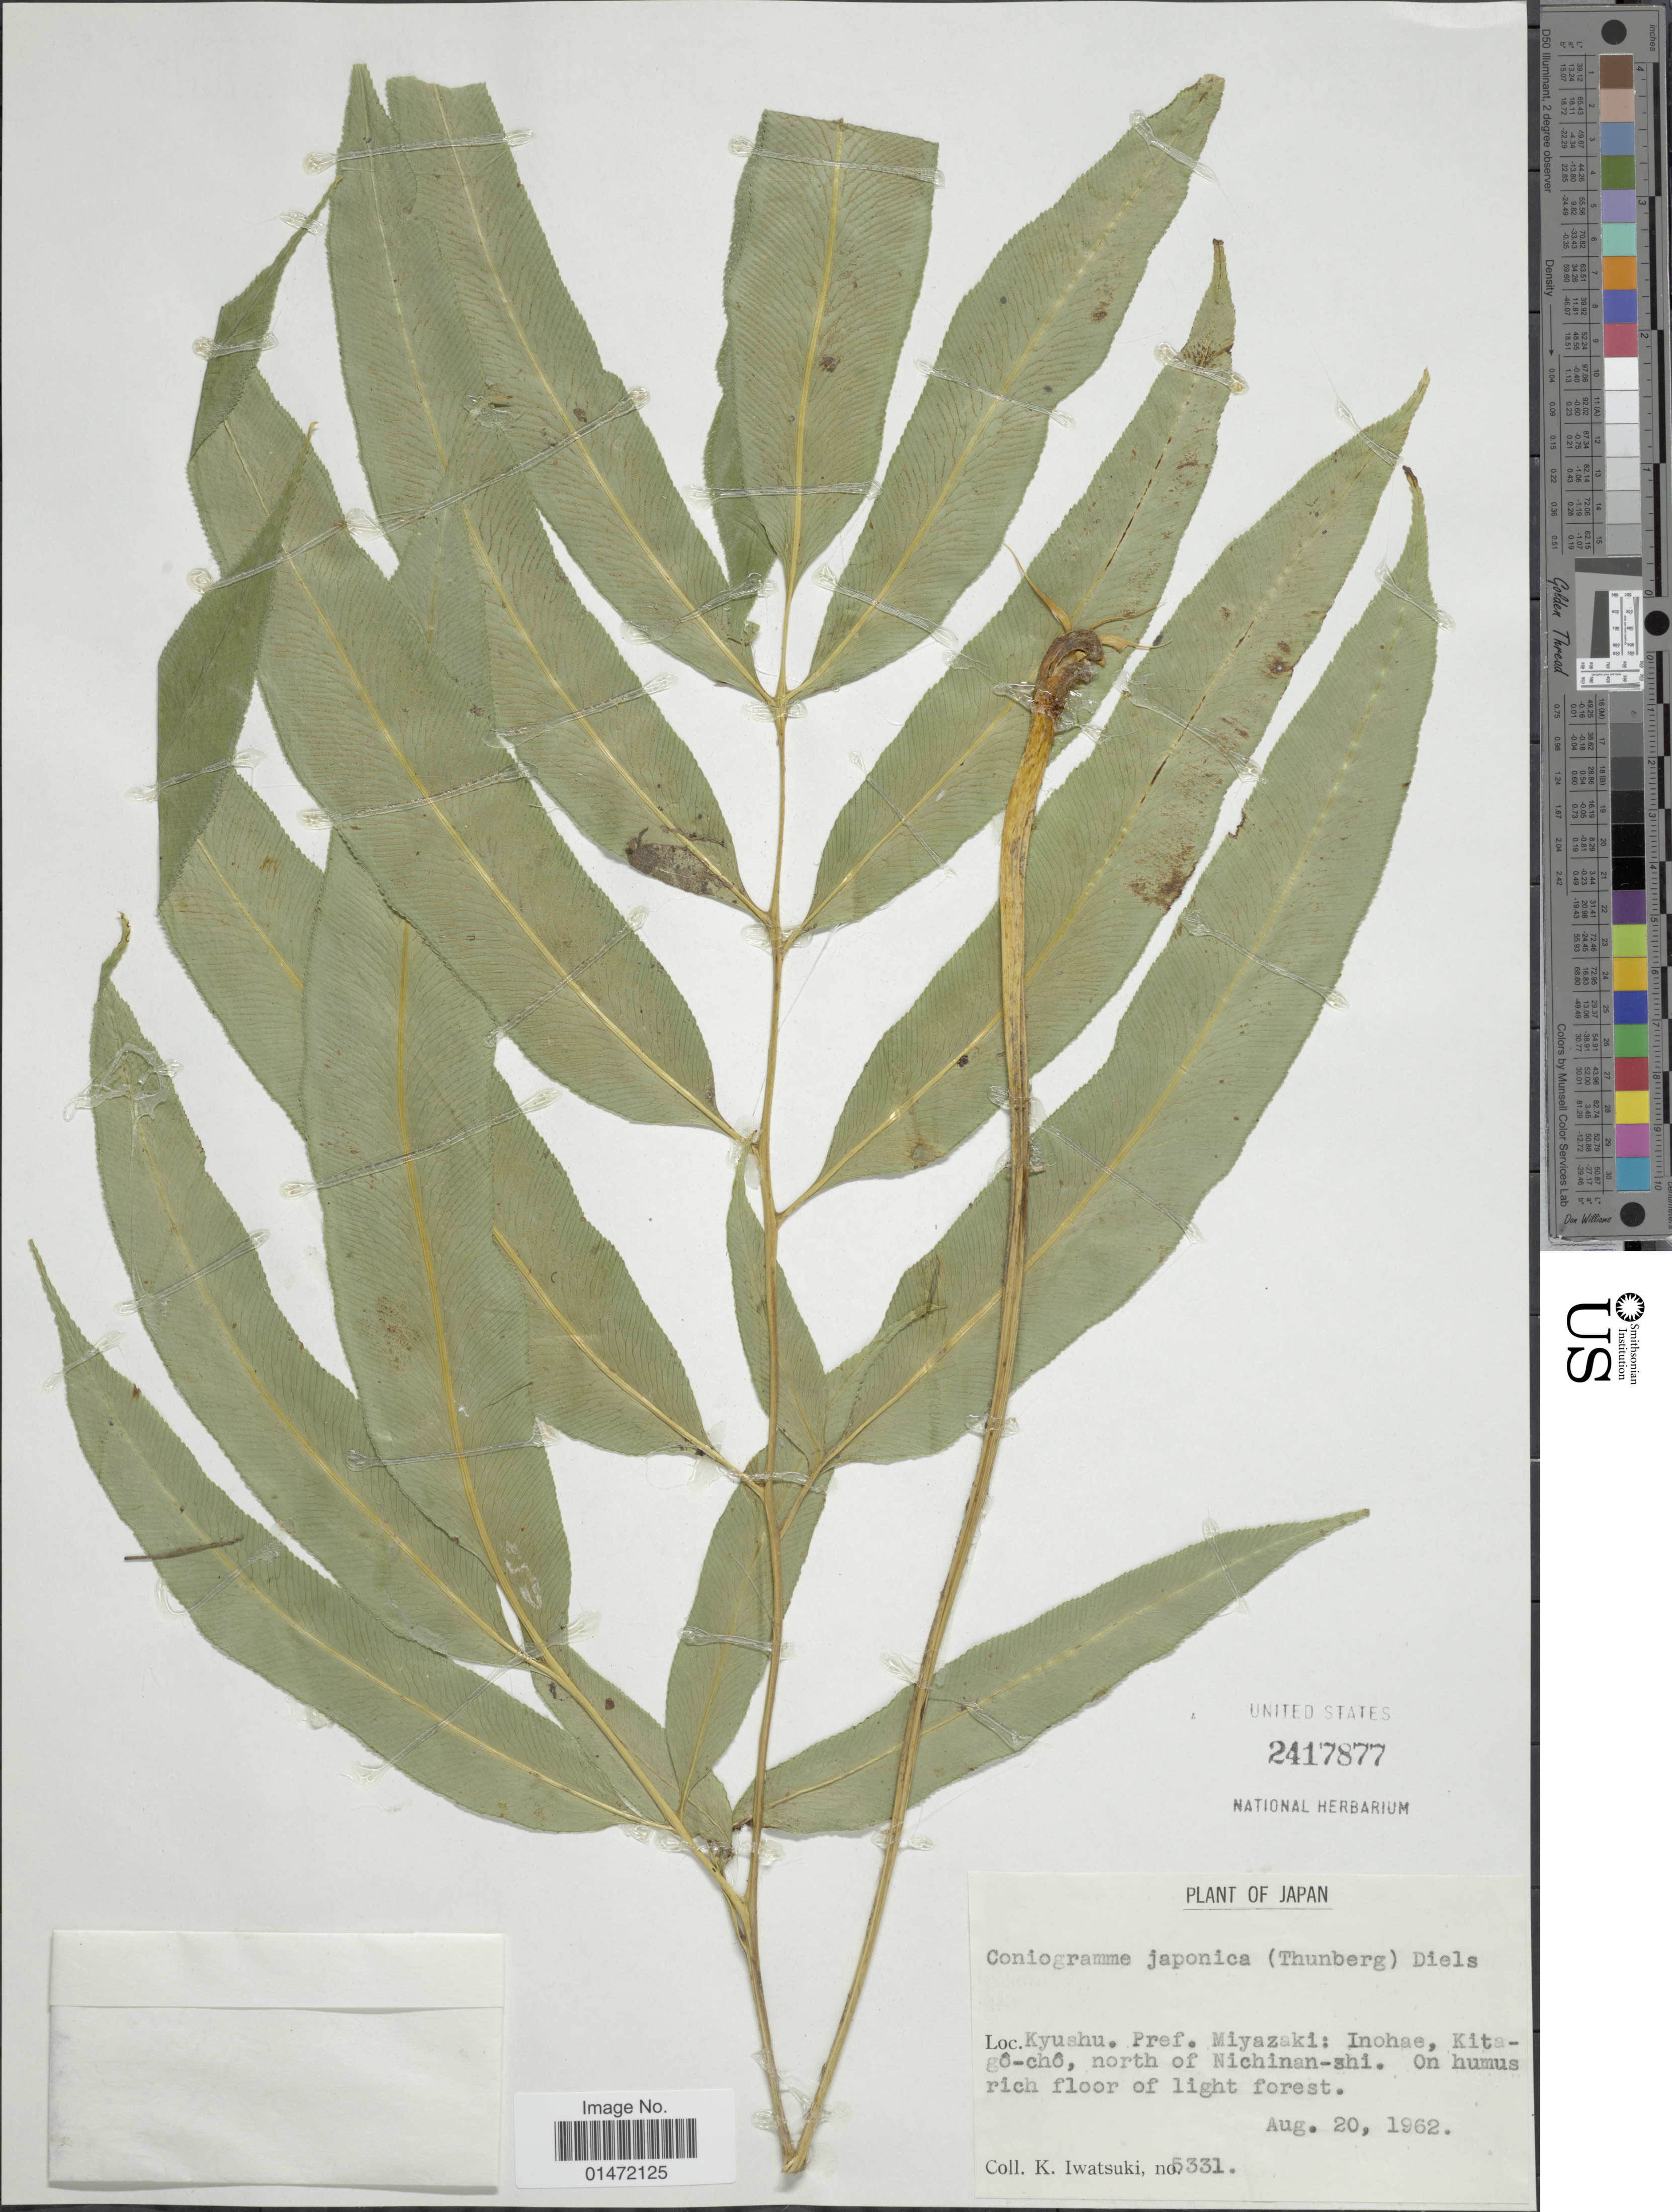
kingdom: Plantae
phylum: Tracheophyta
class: Polypodiopsida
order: Polypodiales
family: Pteridaceae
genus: Coniogramme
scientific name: Coniogramme japonica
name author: (Thunb. ex Murray) Diels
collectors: K. Iwatsuki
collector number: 5331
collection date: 1962-08-20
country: Japan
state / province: Miyazaki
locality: Kyushu. Pref. Miyazaki: Inohae, Kitagô-chô, north of Nichinan-shi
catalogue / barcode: US 2417877